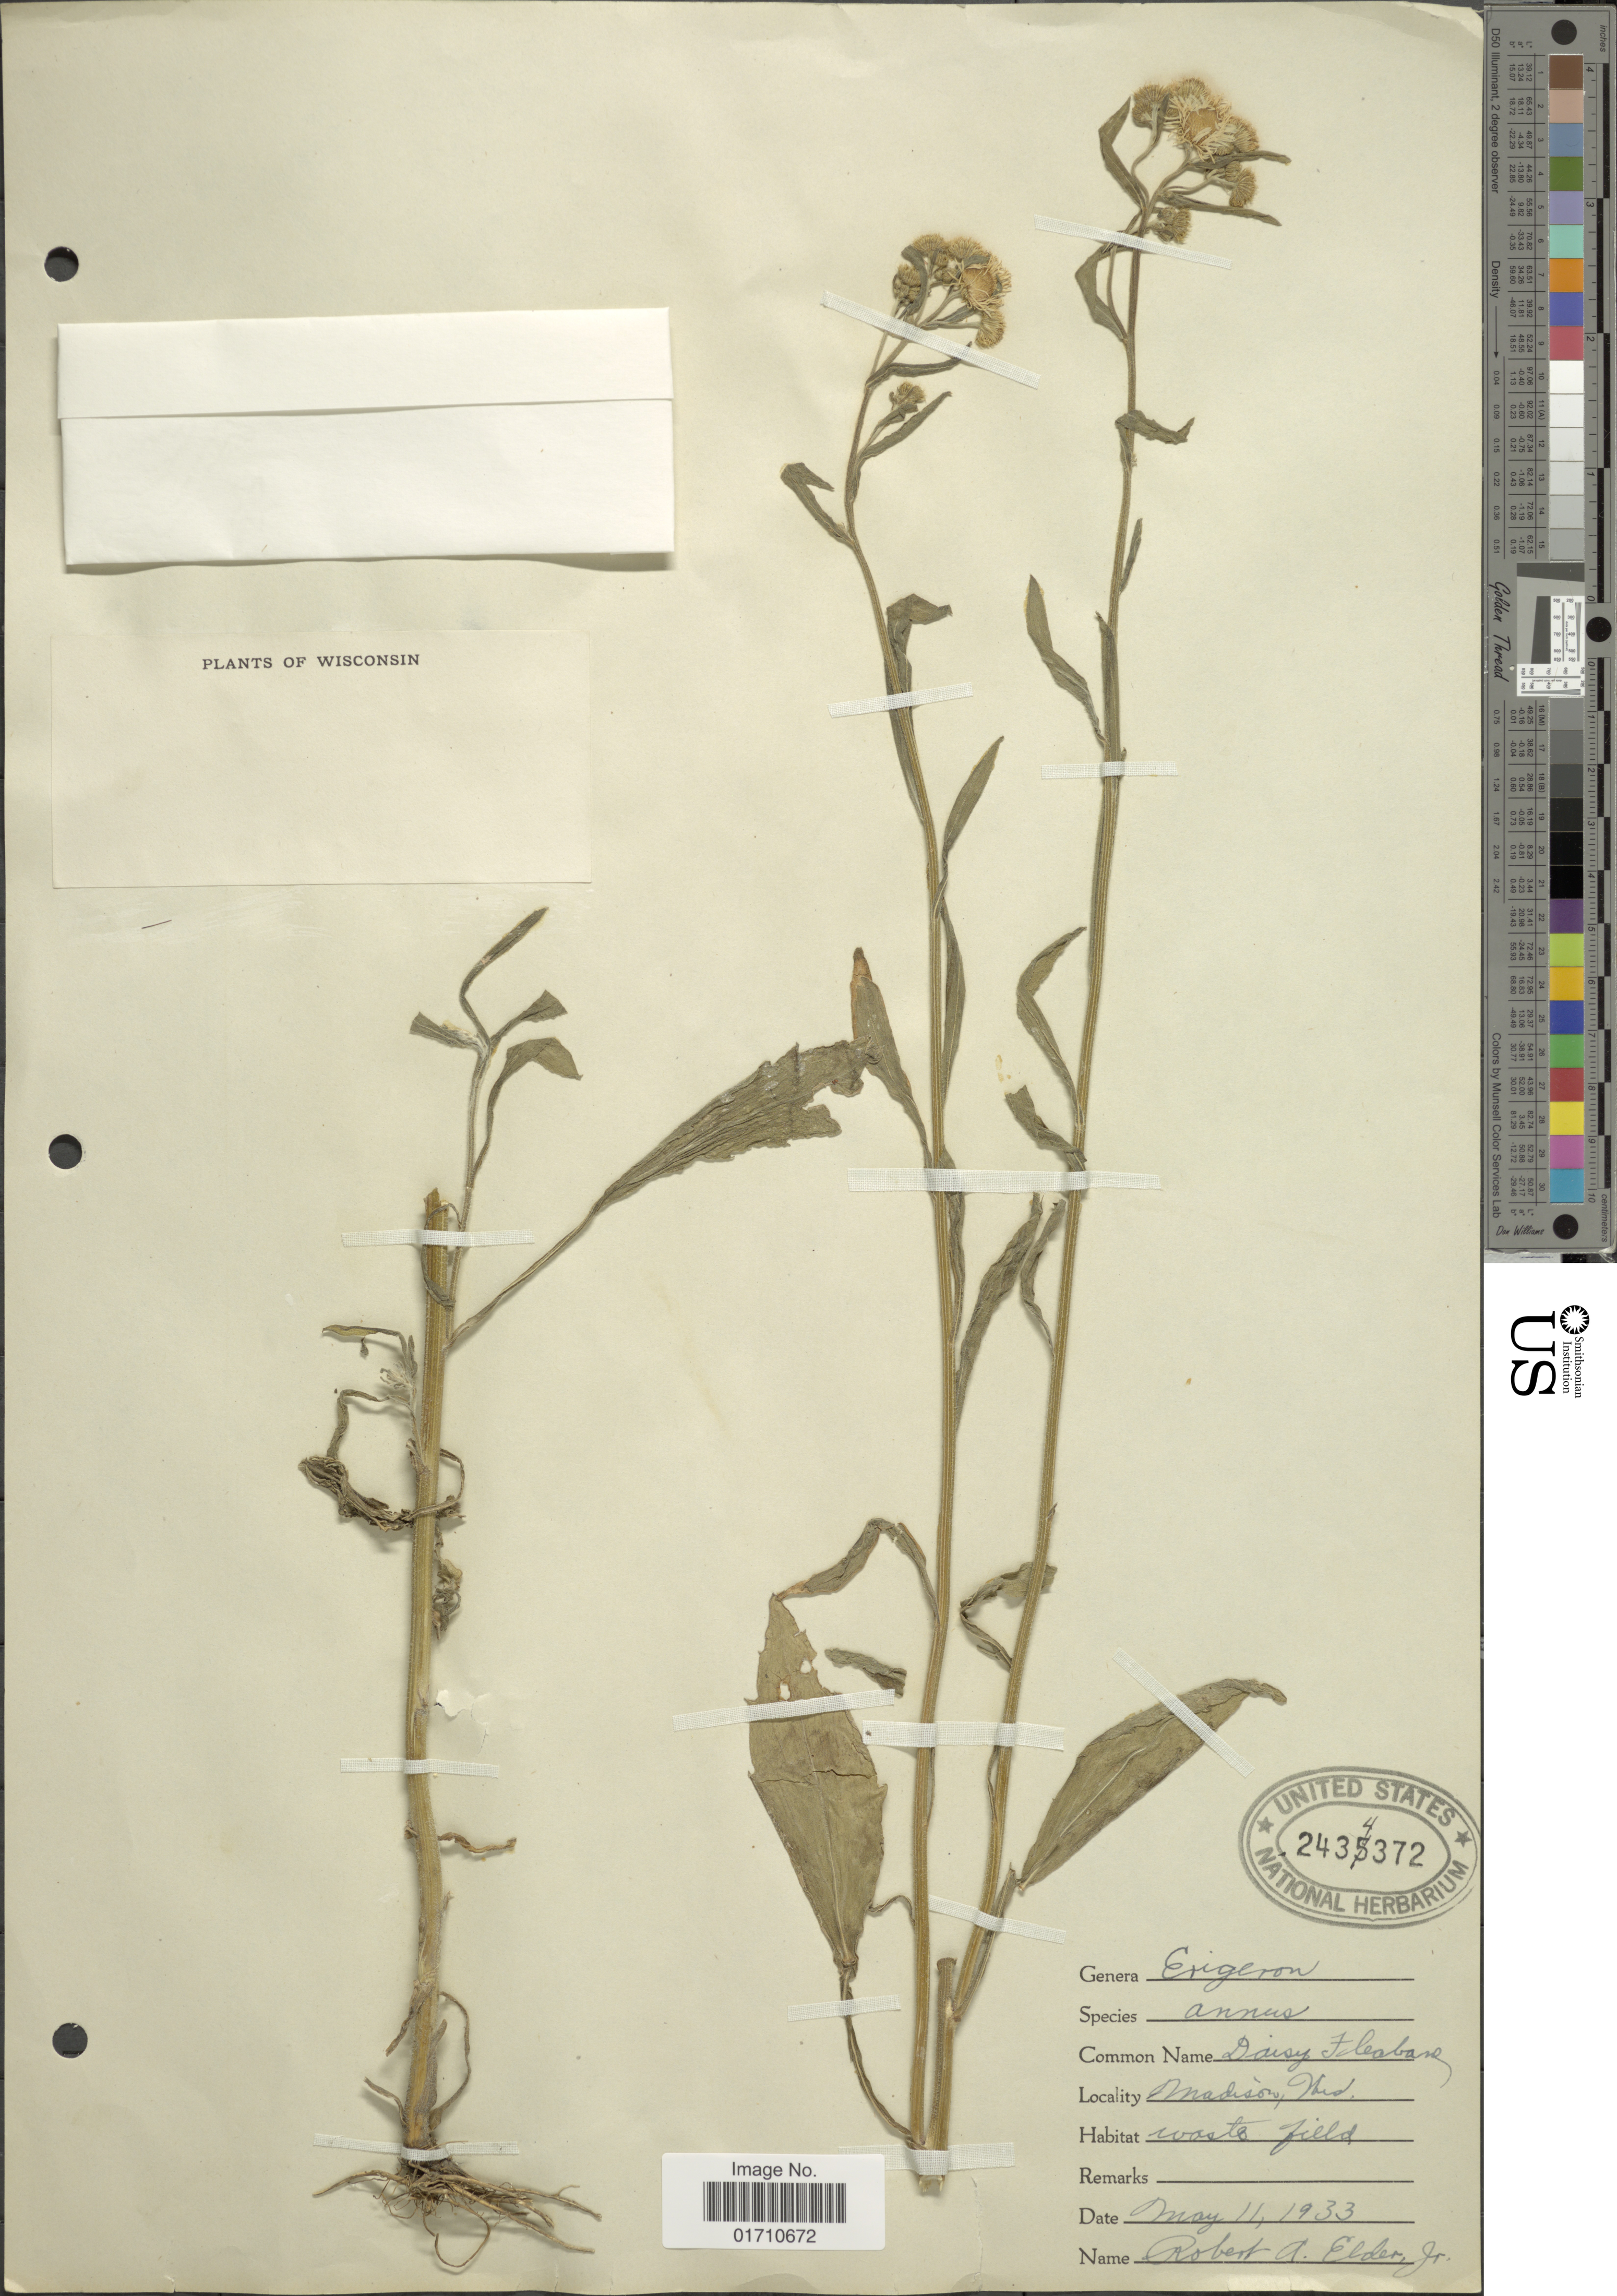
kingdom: Plantae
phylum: Tracheophyta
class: Magnoliopsida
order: Asterales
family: Asteraceae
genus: Erigeron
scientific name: Erigeron annuus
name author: (L.) Pers.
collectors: R. Elder Jr.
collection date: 1933-05-11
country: United States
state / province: Wisconsin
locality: Madison.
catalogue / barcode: US 2434372